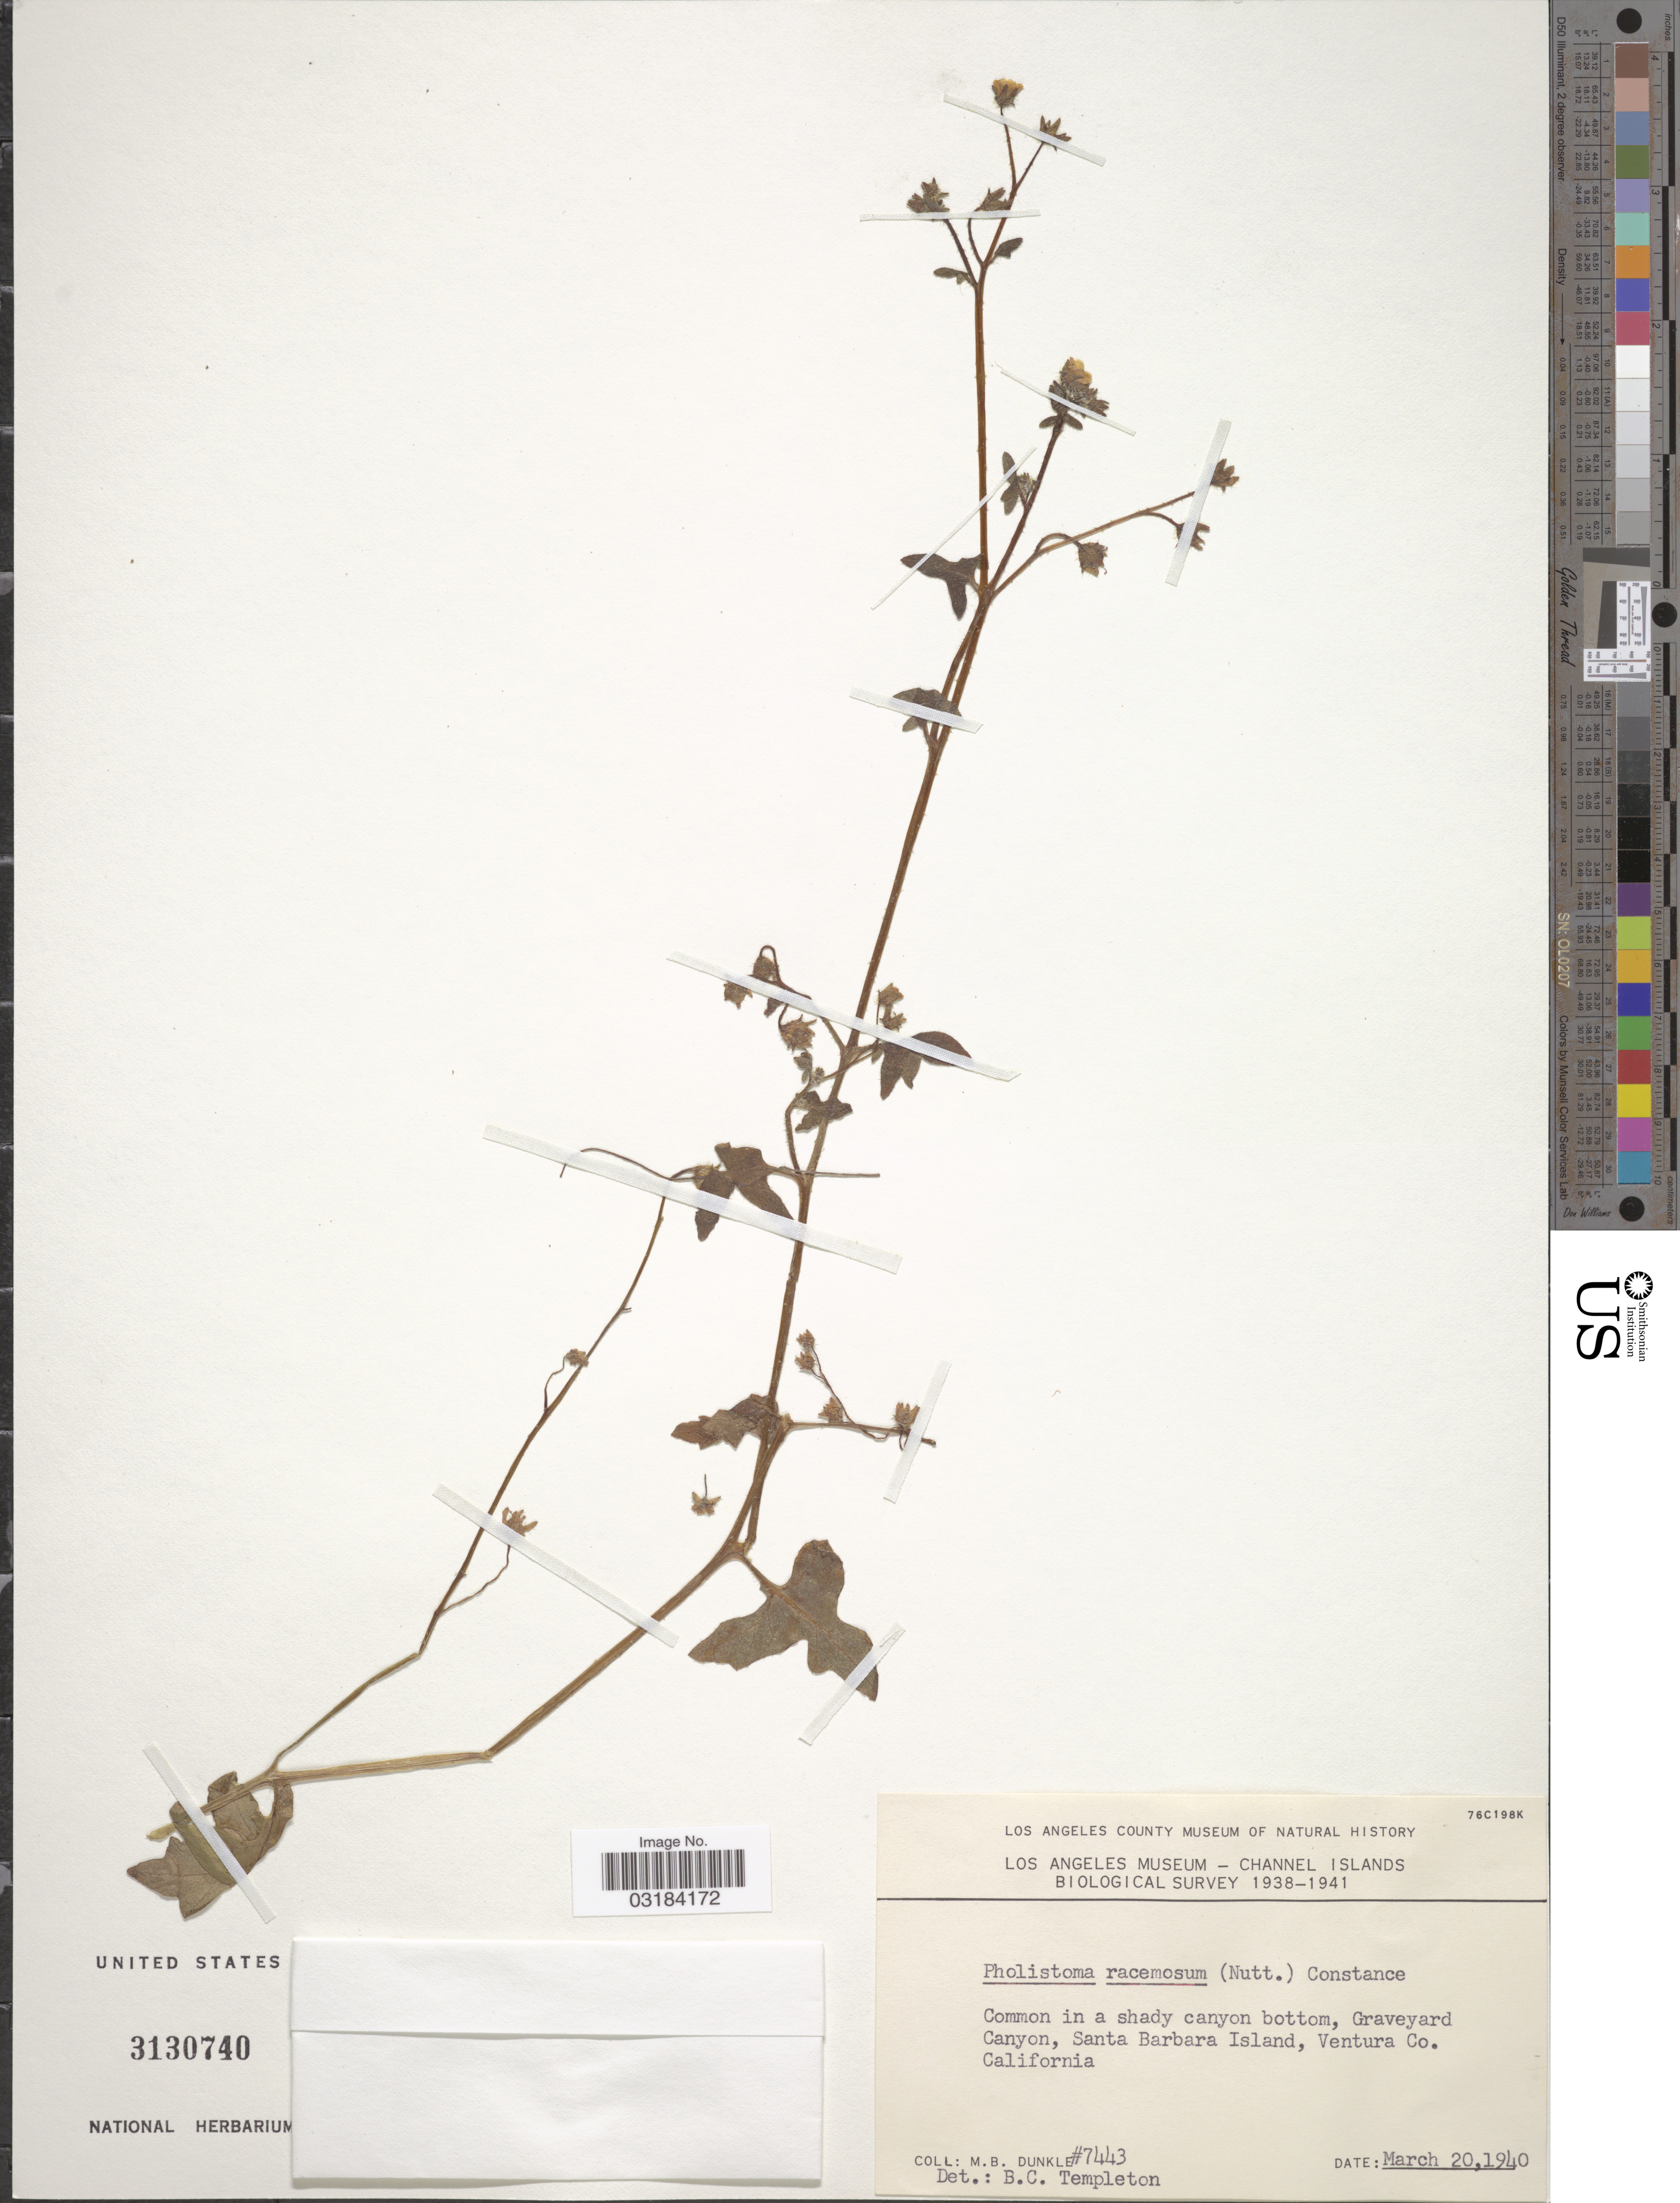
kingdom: Plantae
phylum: Tracheophyta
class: Magnoliopsida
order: Boraginales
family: Hydrophyllaceae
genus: Pholistoma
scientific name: Pholistoma racemosum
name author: (Nutt. ex A. Gray) Constance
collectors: M. Dunkle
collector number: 7443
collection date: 1940-03-20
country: United States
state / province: California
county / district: Santa Barbara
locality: Common in shady canyon bottom, Graveyard Canyon, Santa Barbara Island, Ventura Co.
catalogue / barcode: US 3130740